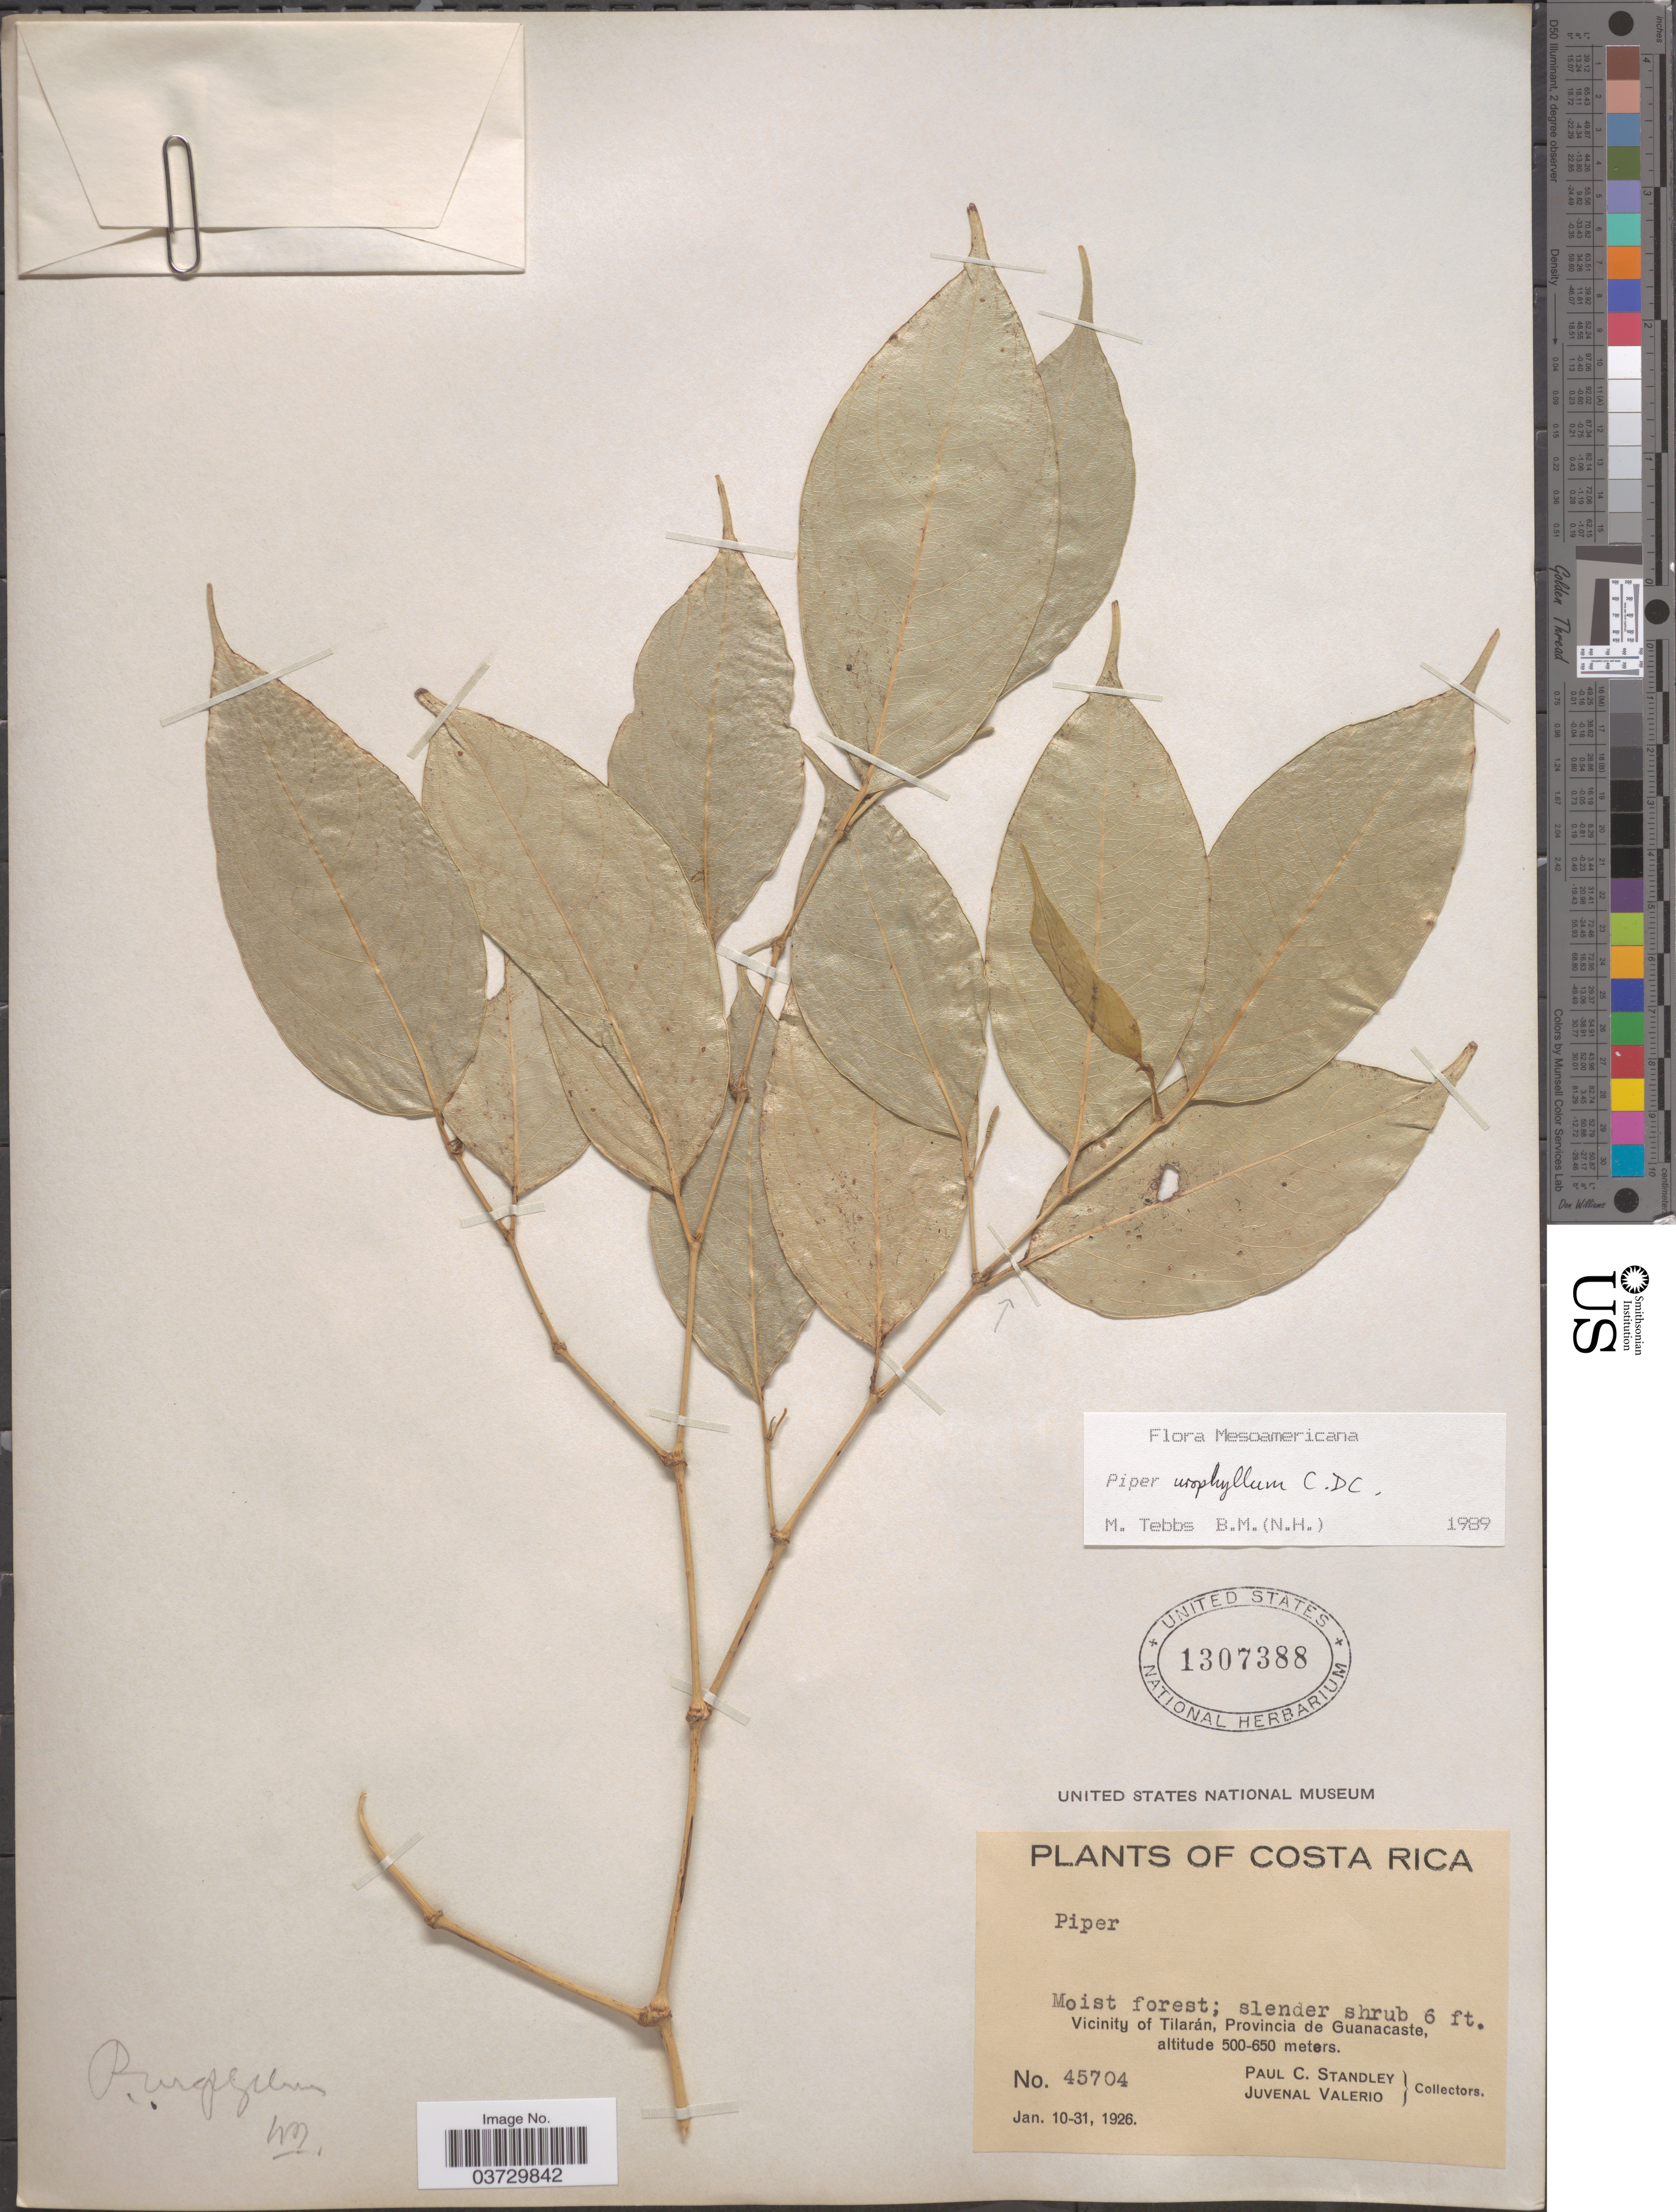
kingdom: Plantae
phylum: Tracheophyta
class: Magnoliopsida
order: Piperales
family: Piperaceae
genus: Piper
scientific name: Piper urophyllum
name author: DC.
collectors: P. C. Standley & J. Valerio R.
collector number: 45704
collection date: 1926-01-10/1926-01-31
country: Costa Rica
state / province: Guanacaste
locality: Vicinity of Tilarán.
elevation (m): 500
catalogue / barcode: US 1307388